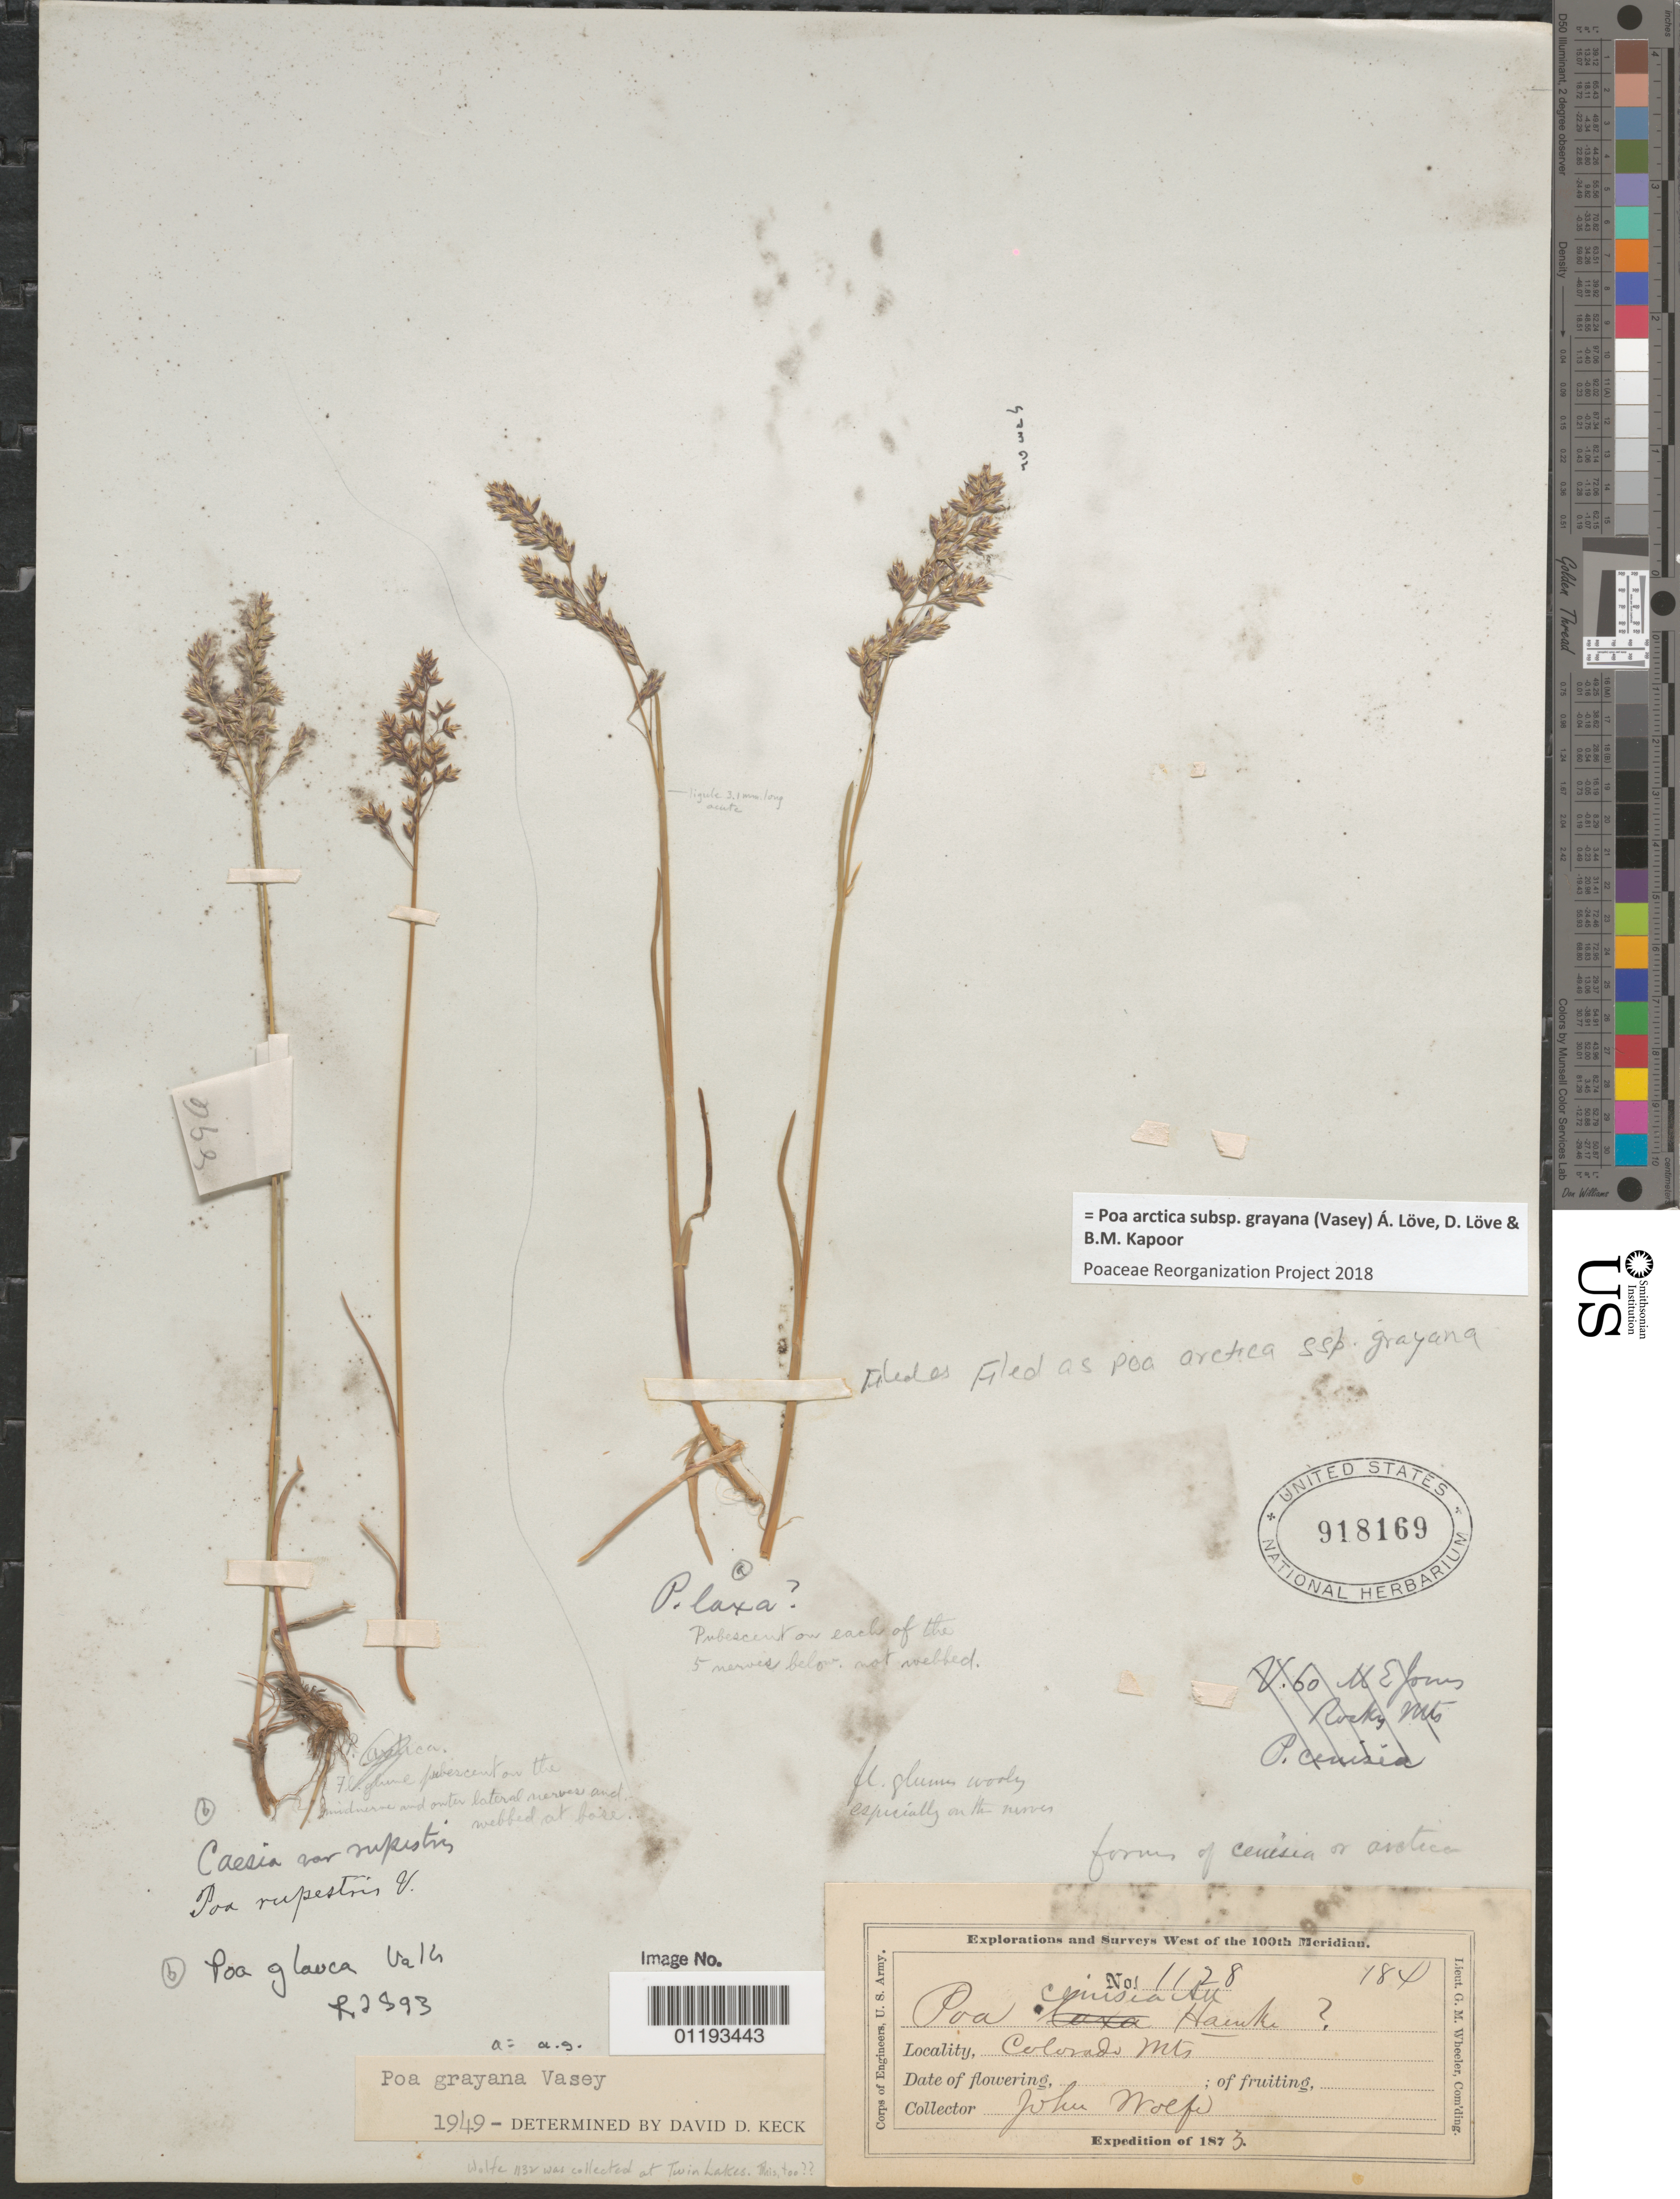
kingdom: Plantae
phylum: Tracheophyta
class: Liliopsida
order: Poales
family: Poaceae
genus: Poa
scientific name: Poa arctica subsp. grayana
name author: (Vasey) Á. Löve et al.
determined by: Poaceae Reorganization Project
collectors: J. Wolf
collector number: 1128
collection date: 1873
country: United States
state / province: Colorado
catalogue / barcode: US 918169